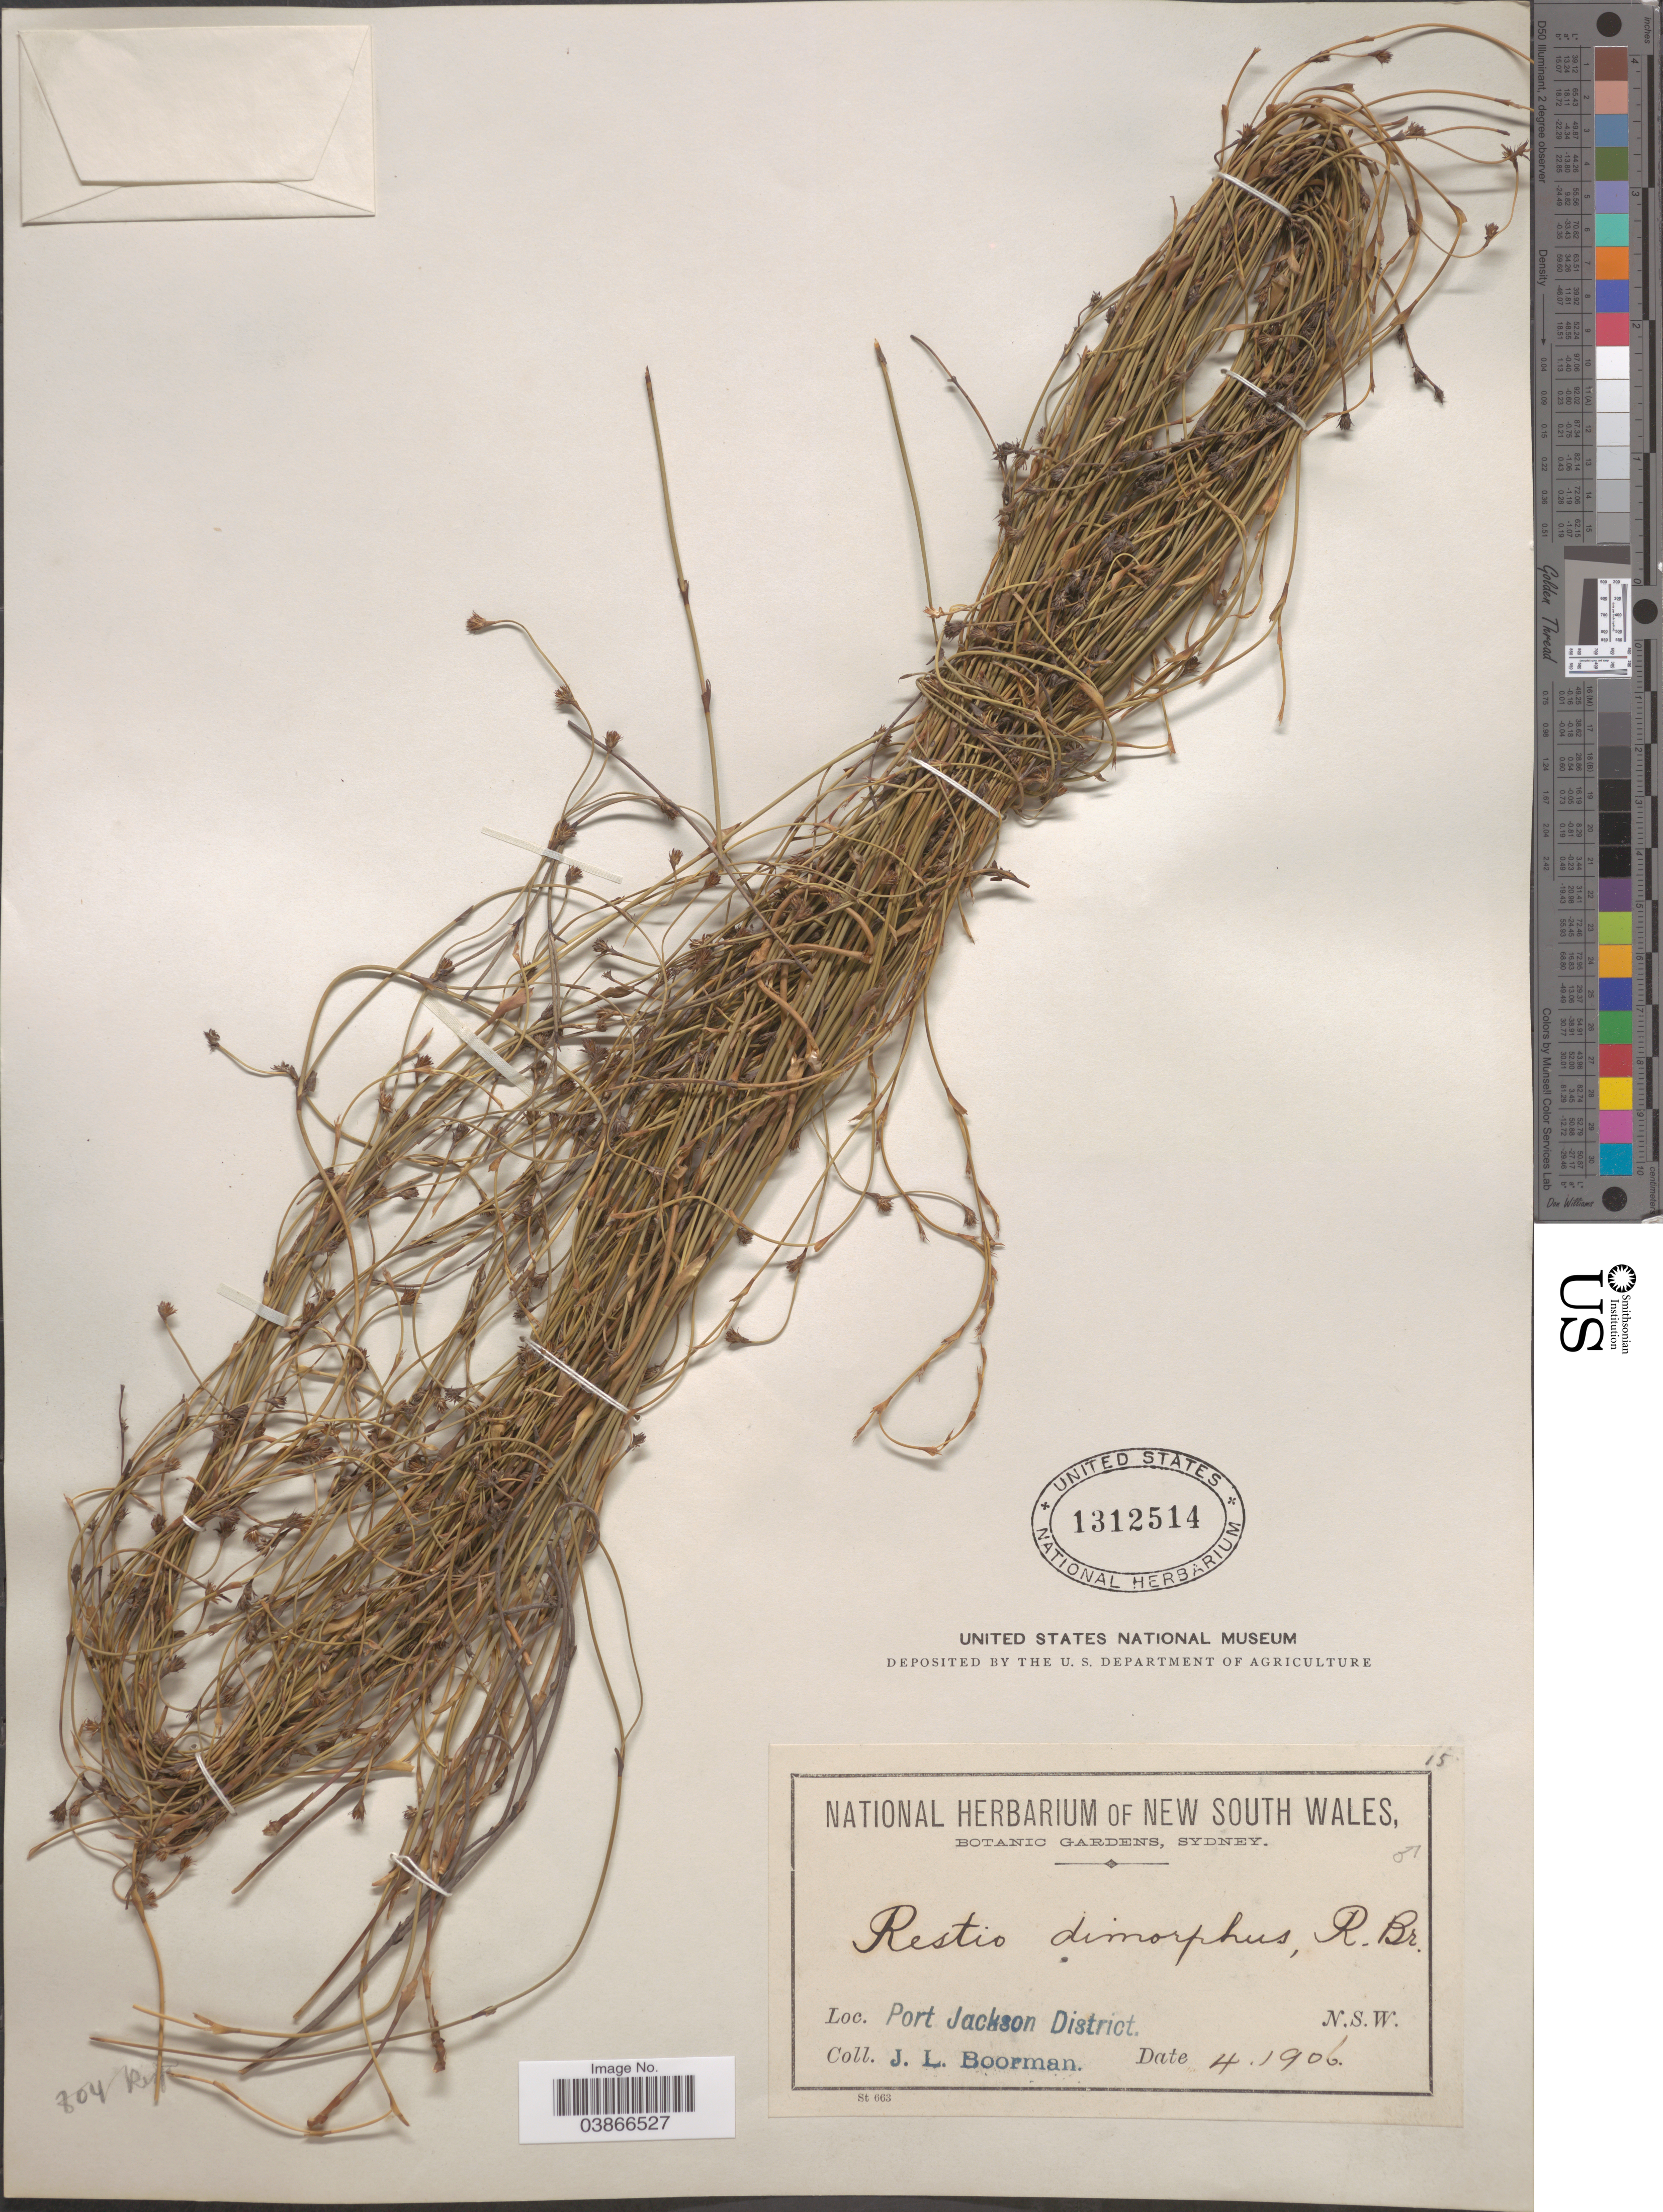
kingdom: Plantae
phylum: Tracheophyta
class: Liliopsida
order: Poales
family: Restionaceae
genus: Chordifex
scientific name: Chordifex dimorphus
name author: (R. Br.) B.G. Briggs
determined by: Strong, Mark T., (BOT), Smithsonian Institution - National Museum of Natural History (UNITED STATES)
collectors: J. Boorman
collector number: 15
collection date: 1906-04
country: Australia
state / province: New South Wales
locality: Port Jackson District.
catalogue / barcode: US 1312514